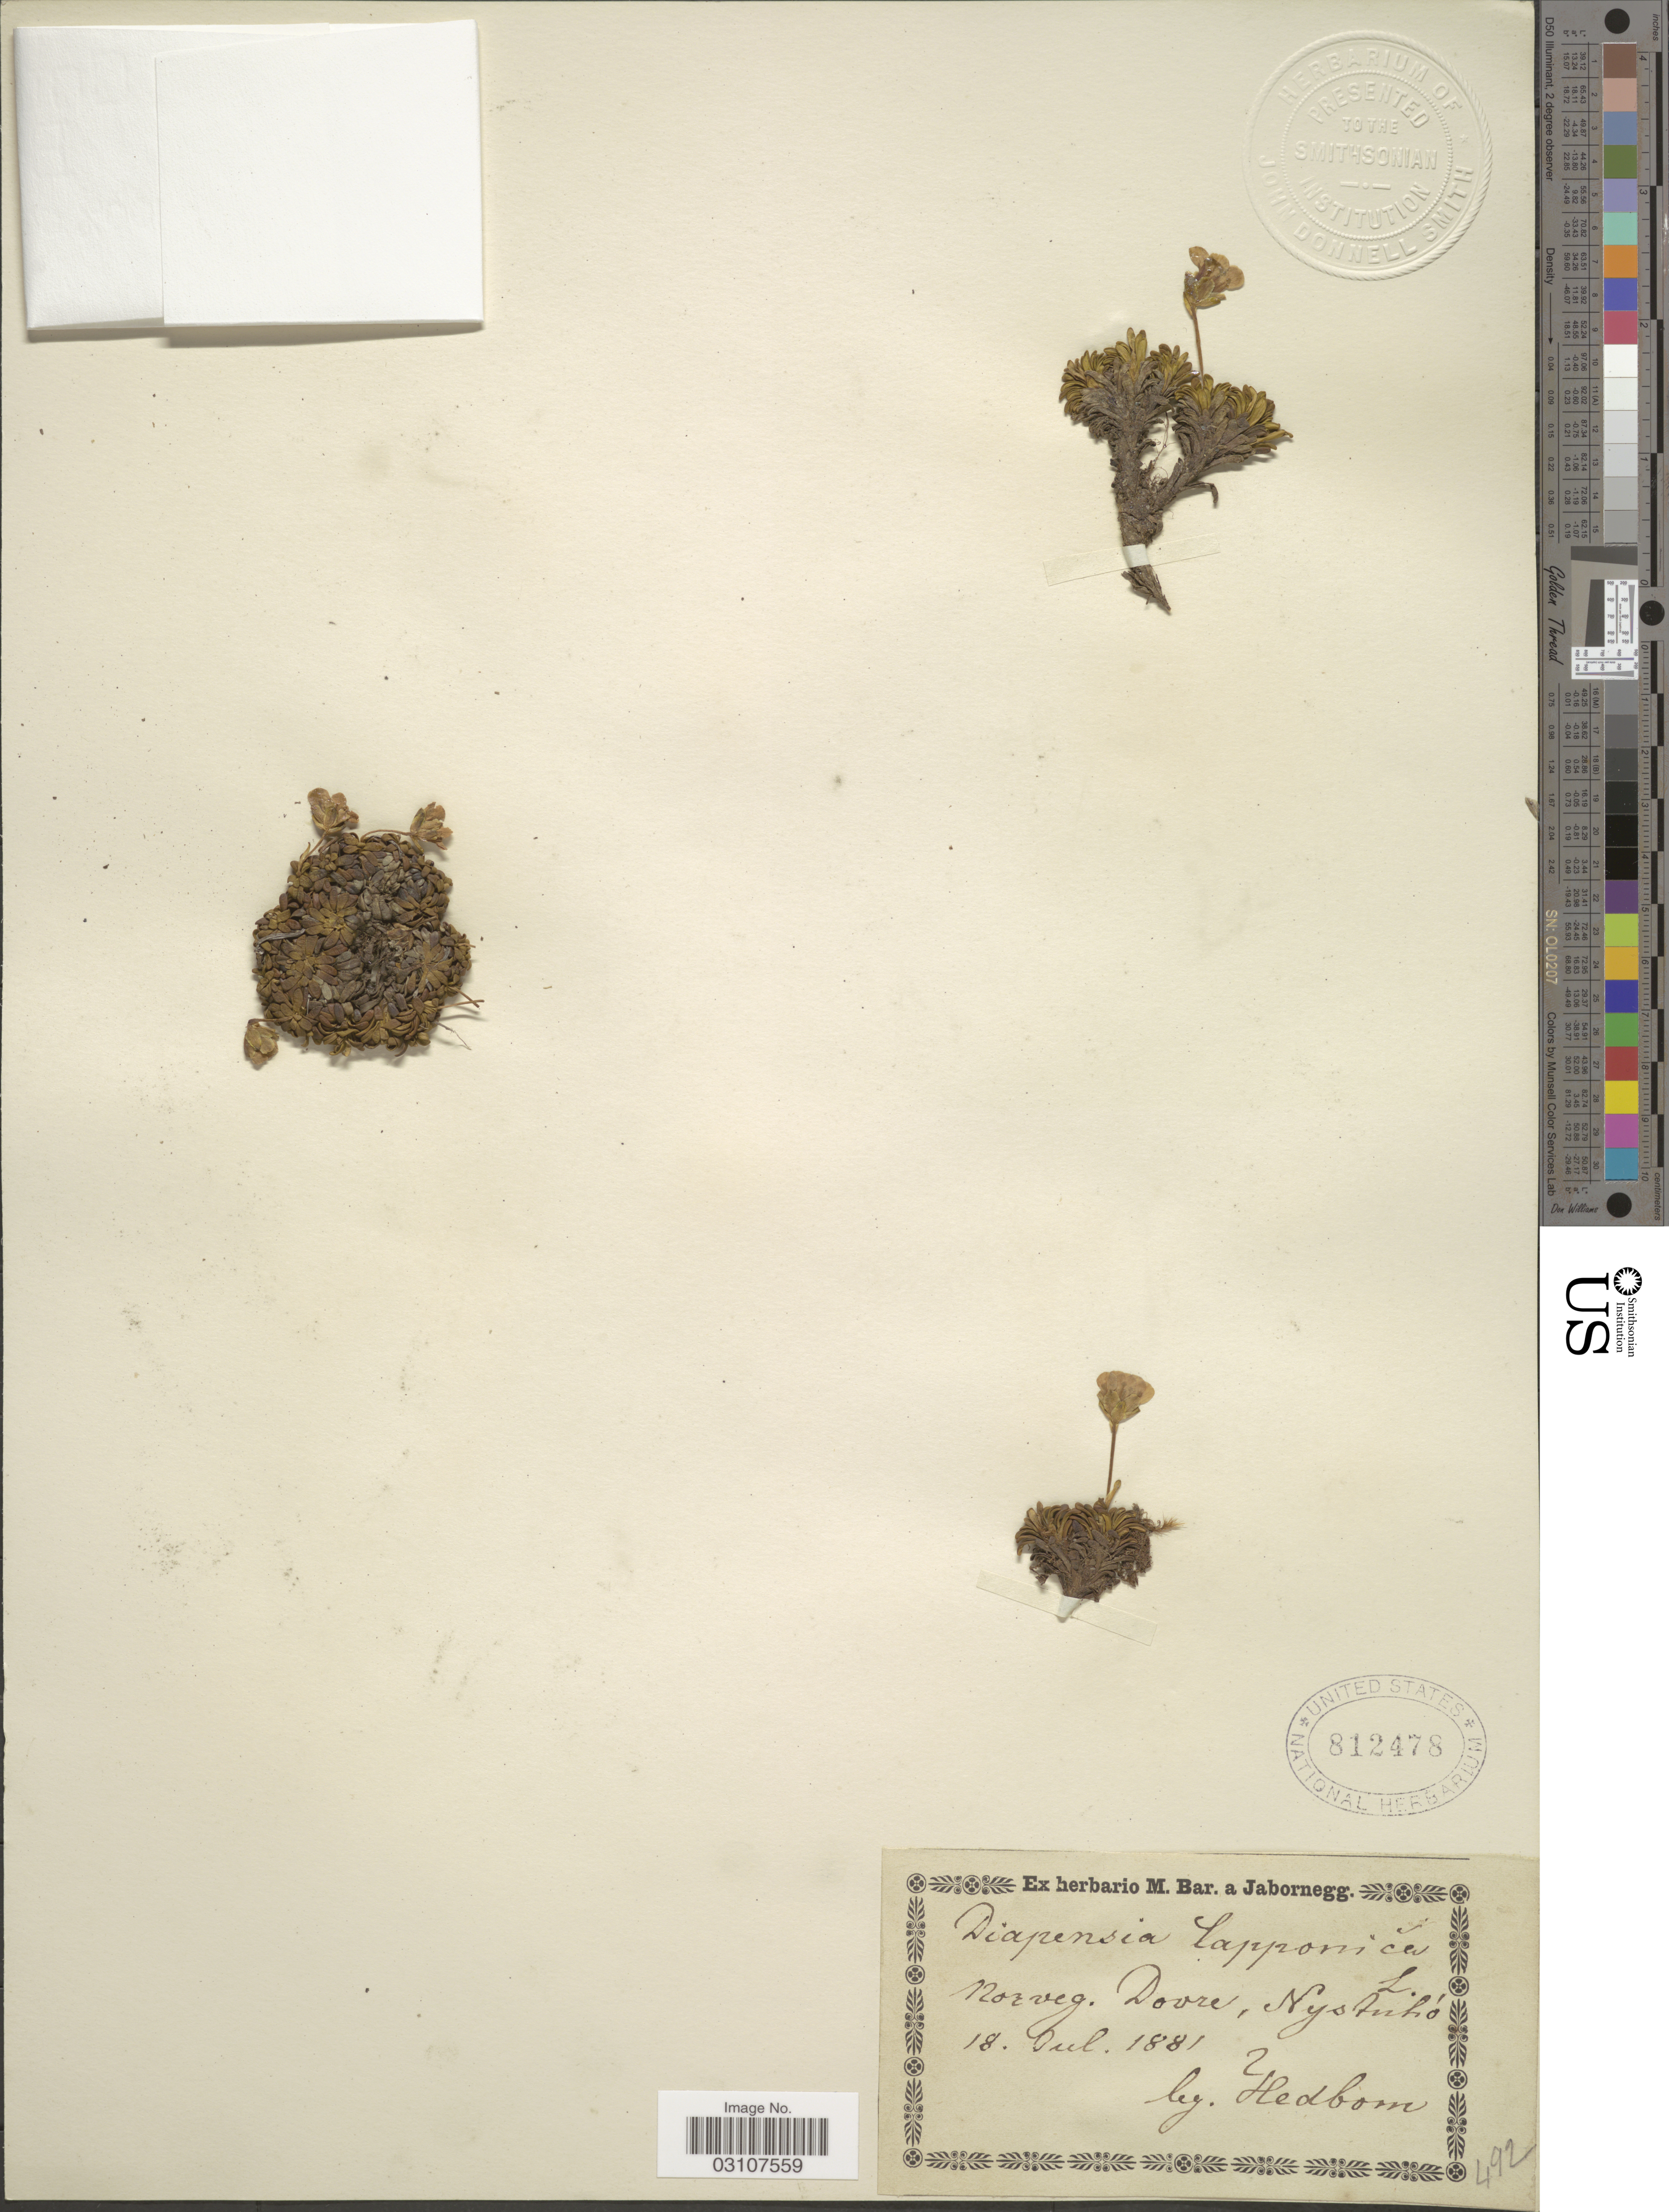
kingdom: Plantae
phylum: Tracheophyta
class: Magnoliopsida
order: Ericales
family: Diapensiaceae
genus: Diapensia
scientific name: Diapensia lapponica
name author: L.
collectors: Hedbom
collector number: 492?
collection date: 1881-07-18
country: Norway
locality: Norveg. Dovre, Nystulió [interpreted].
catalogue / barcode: US 812478